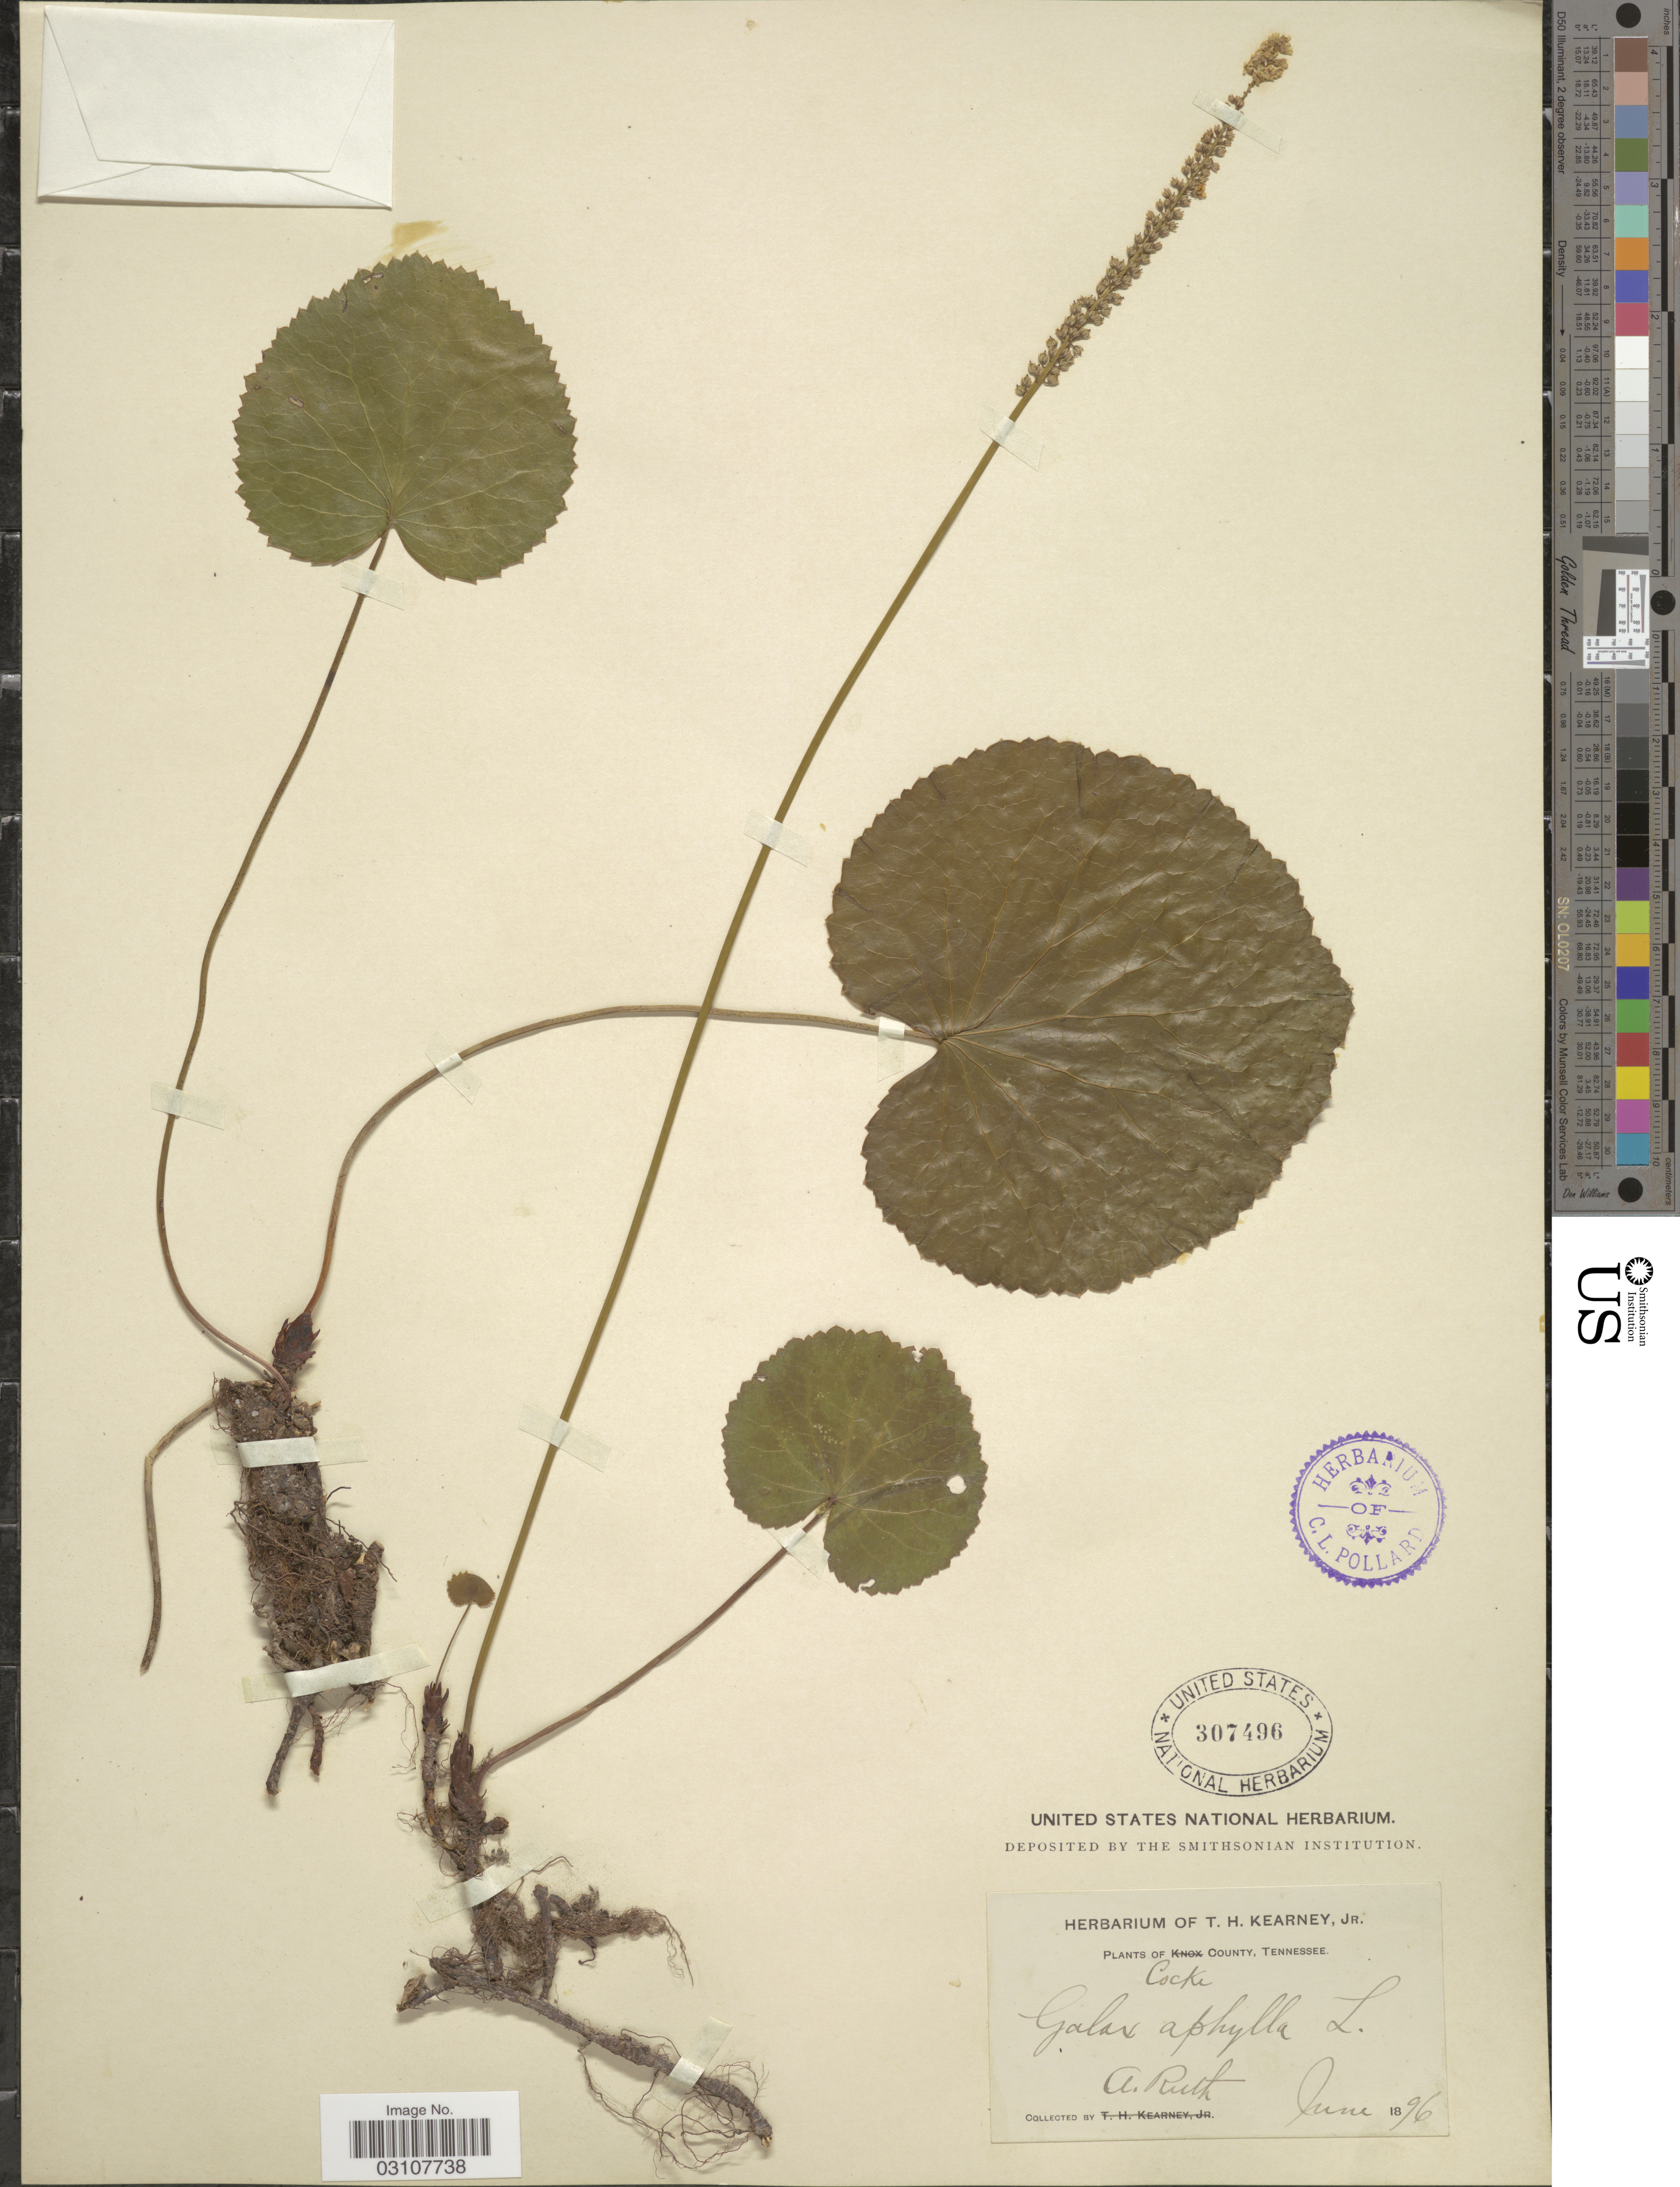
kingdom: Plantae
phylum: Tracheophyta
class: Magnoliopsida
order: Ericales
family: Diapensiaceae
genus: Galax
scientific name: Galax urceolata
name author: (Poir.) Brummitt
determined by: Gaynor, Michelle L., (FLAS), University of Florida (UNITED STATES)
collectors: A. Ruth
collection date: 1896-06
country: United States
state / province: Tennessee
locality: Cocke County.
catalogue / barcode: US 307496